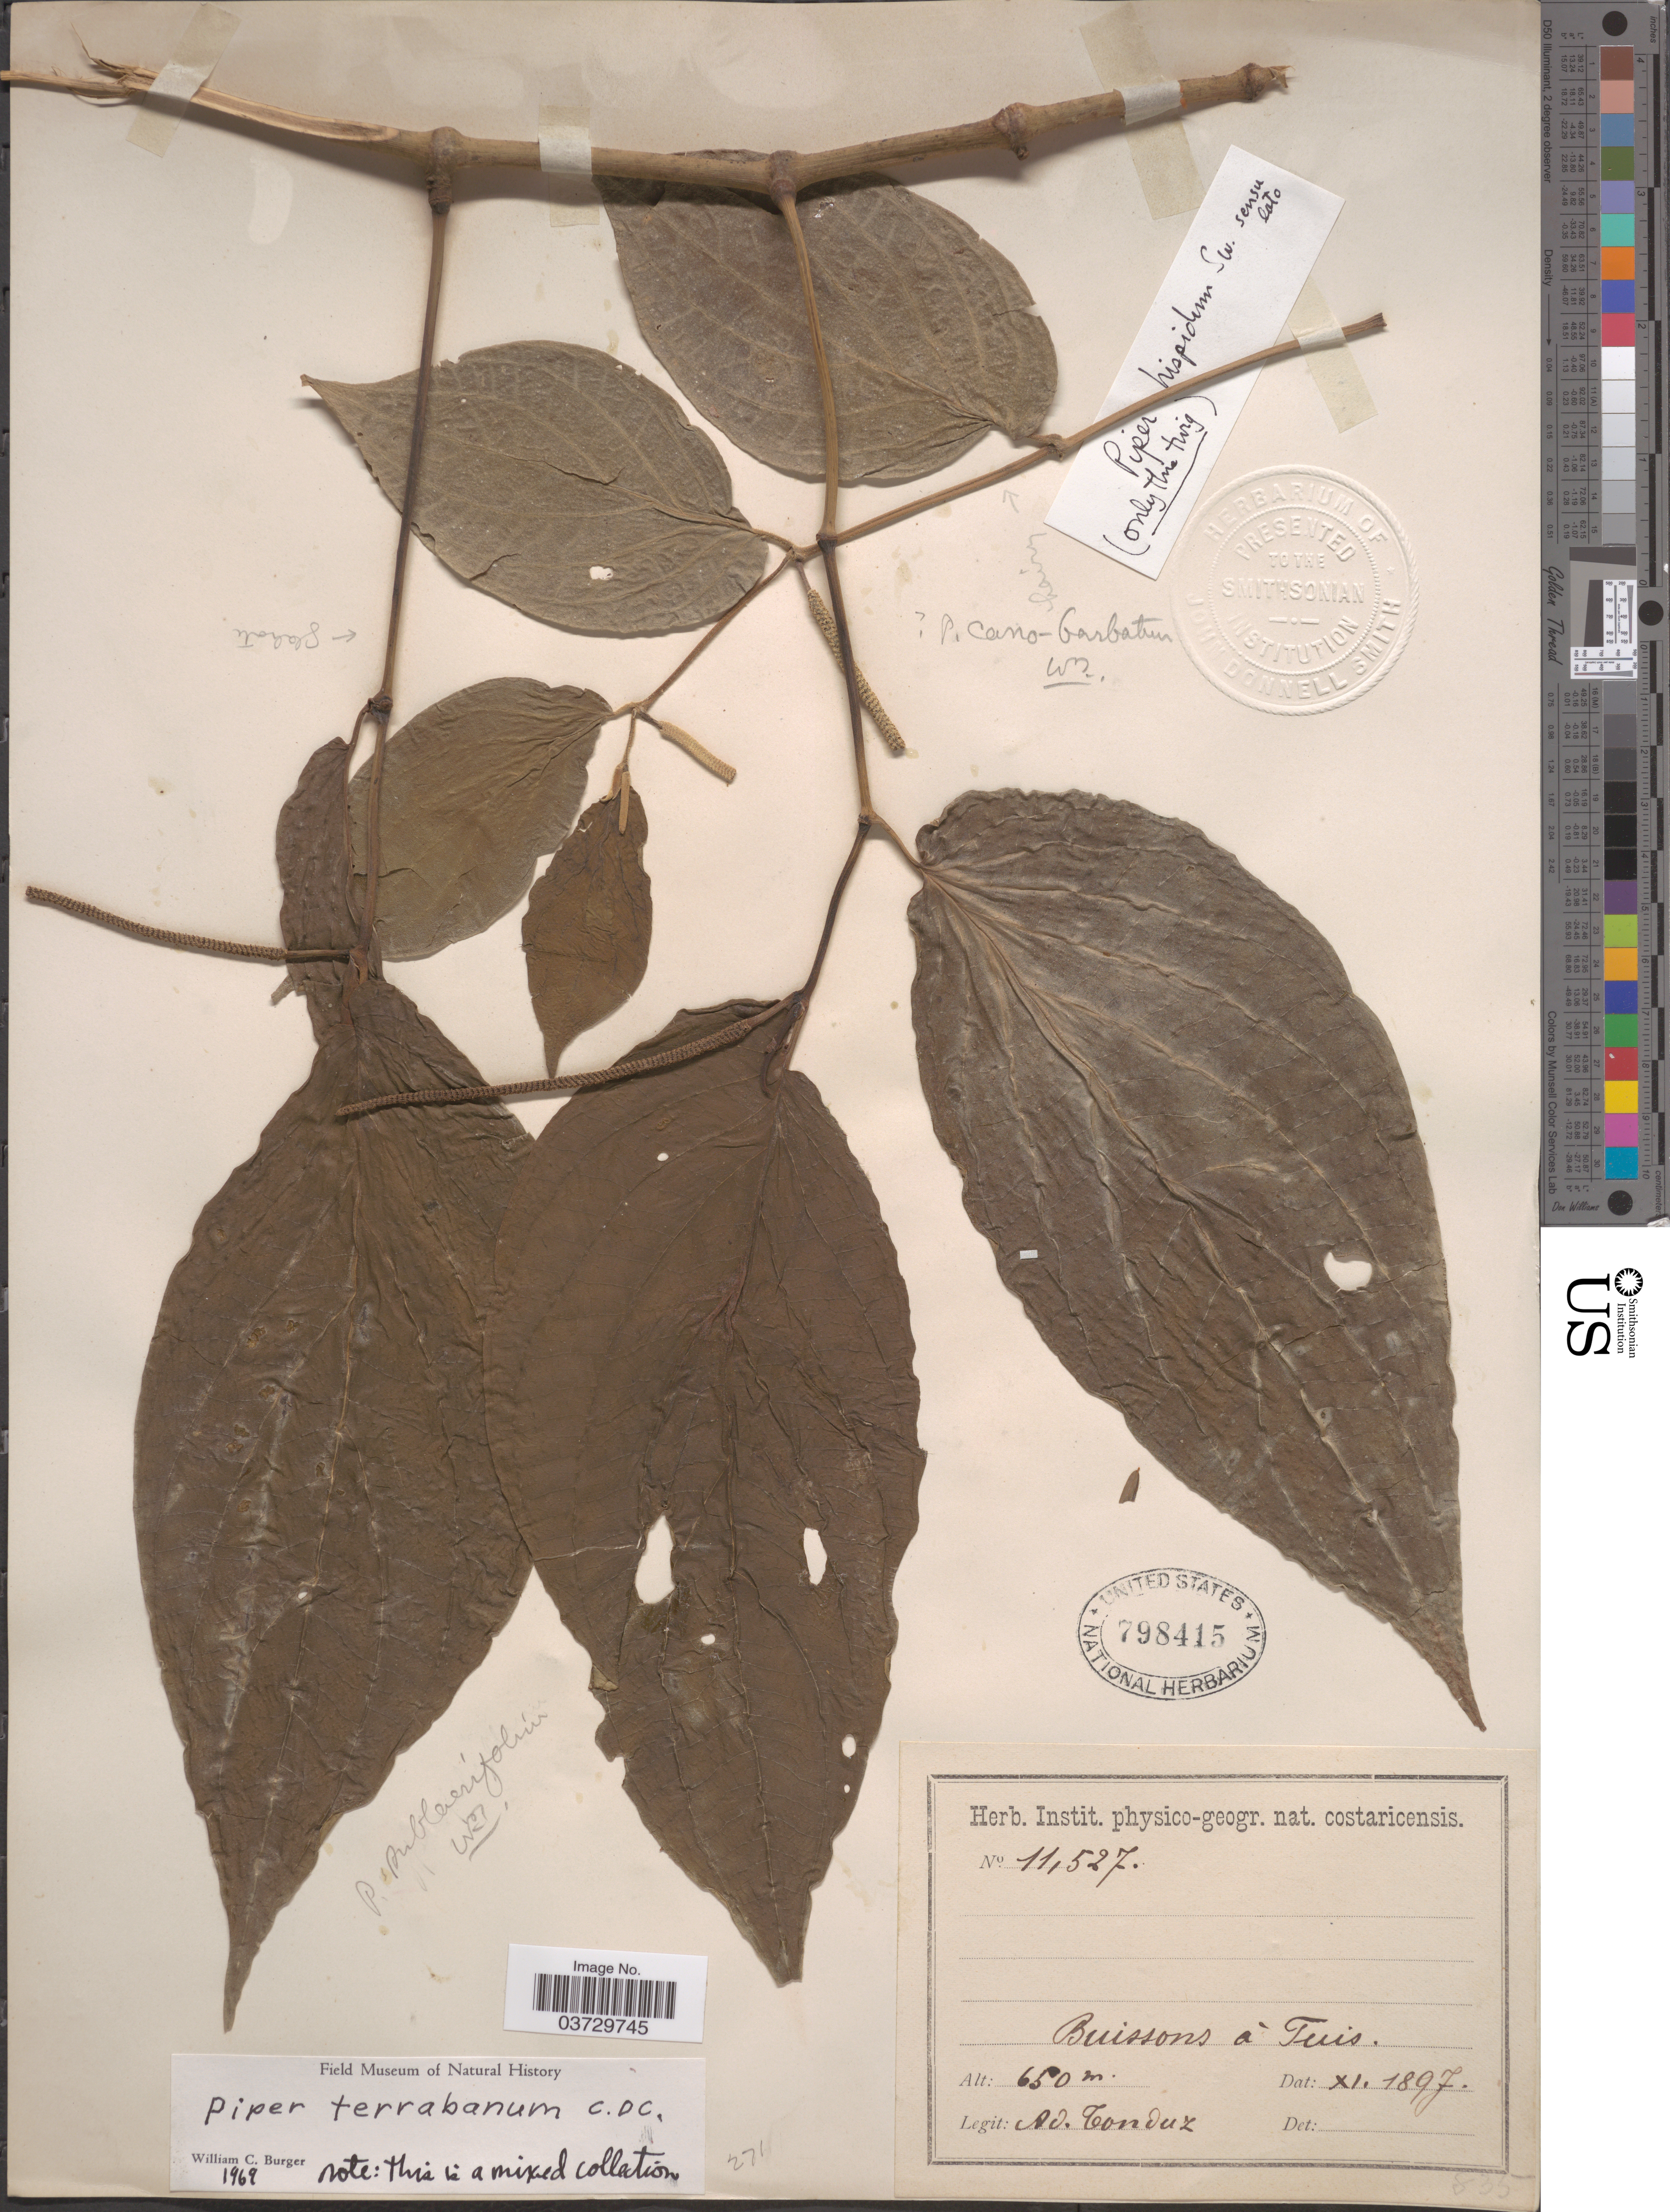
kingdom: Plantae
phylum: Tracheophyta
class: Magnoliopsida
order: Piperales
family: Piperaceae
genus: Piper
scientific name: Piper terrabanum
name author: C. DC.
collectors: A. Tonduz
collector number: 11527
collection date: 1897-11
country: Costa Rica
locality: Buissons à Tuis.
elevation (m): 650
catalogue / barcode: US 798415